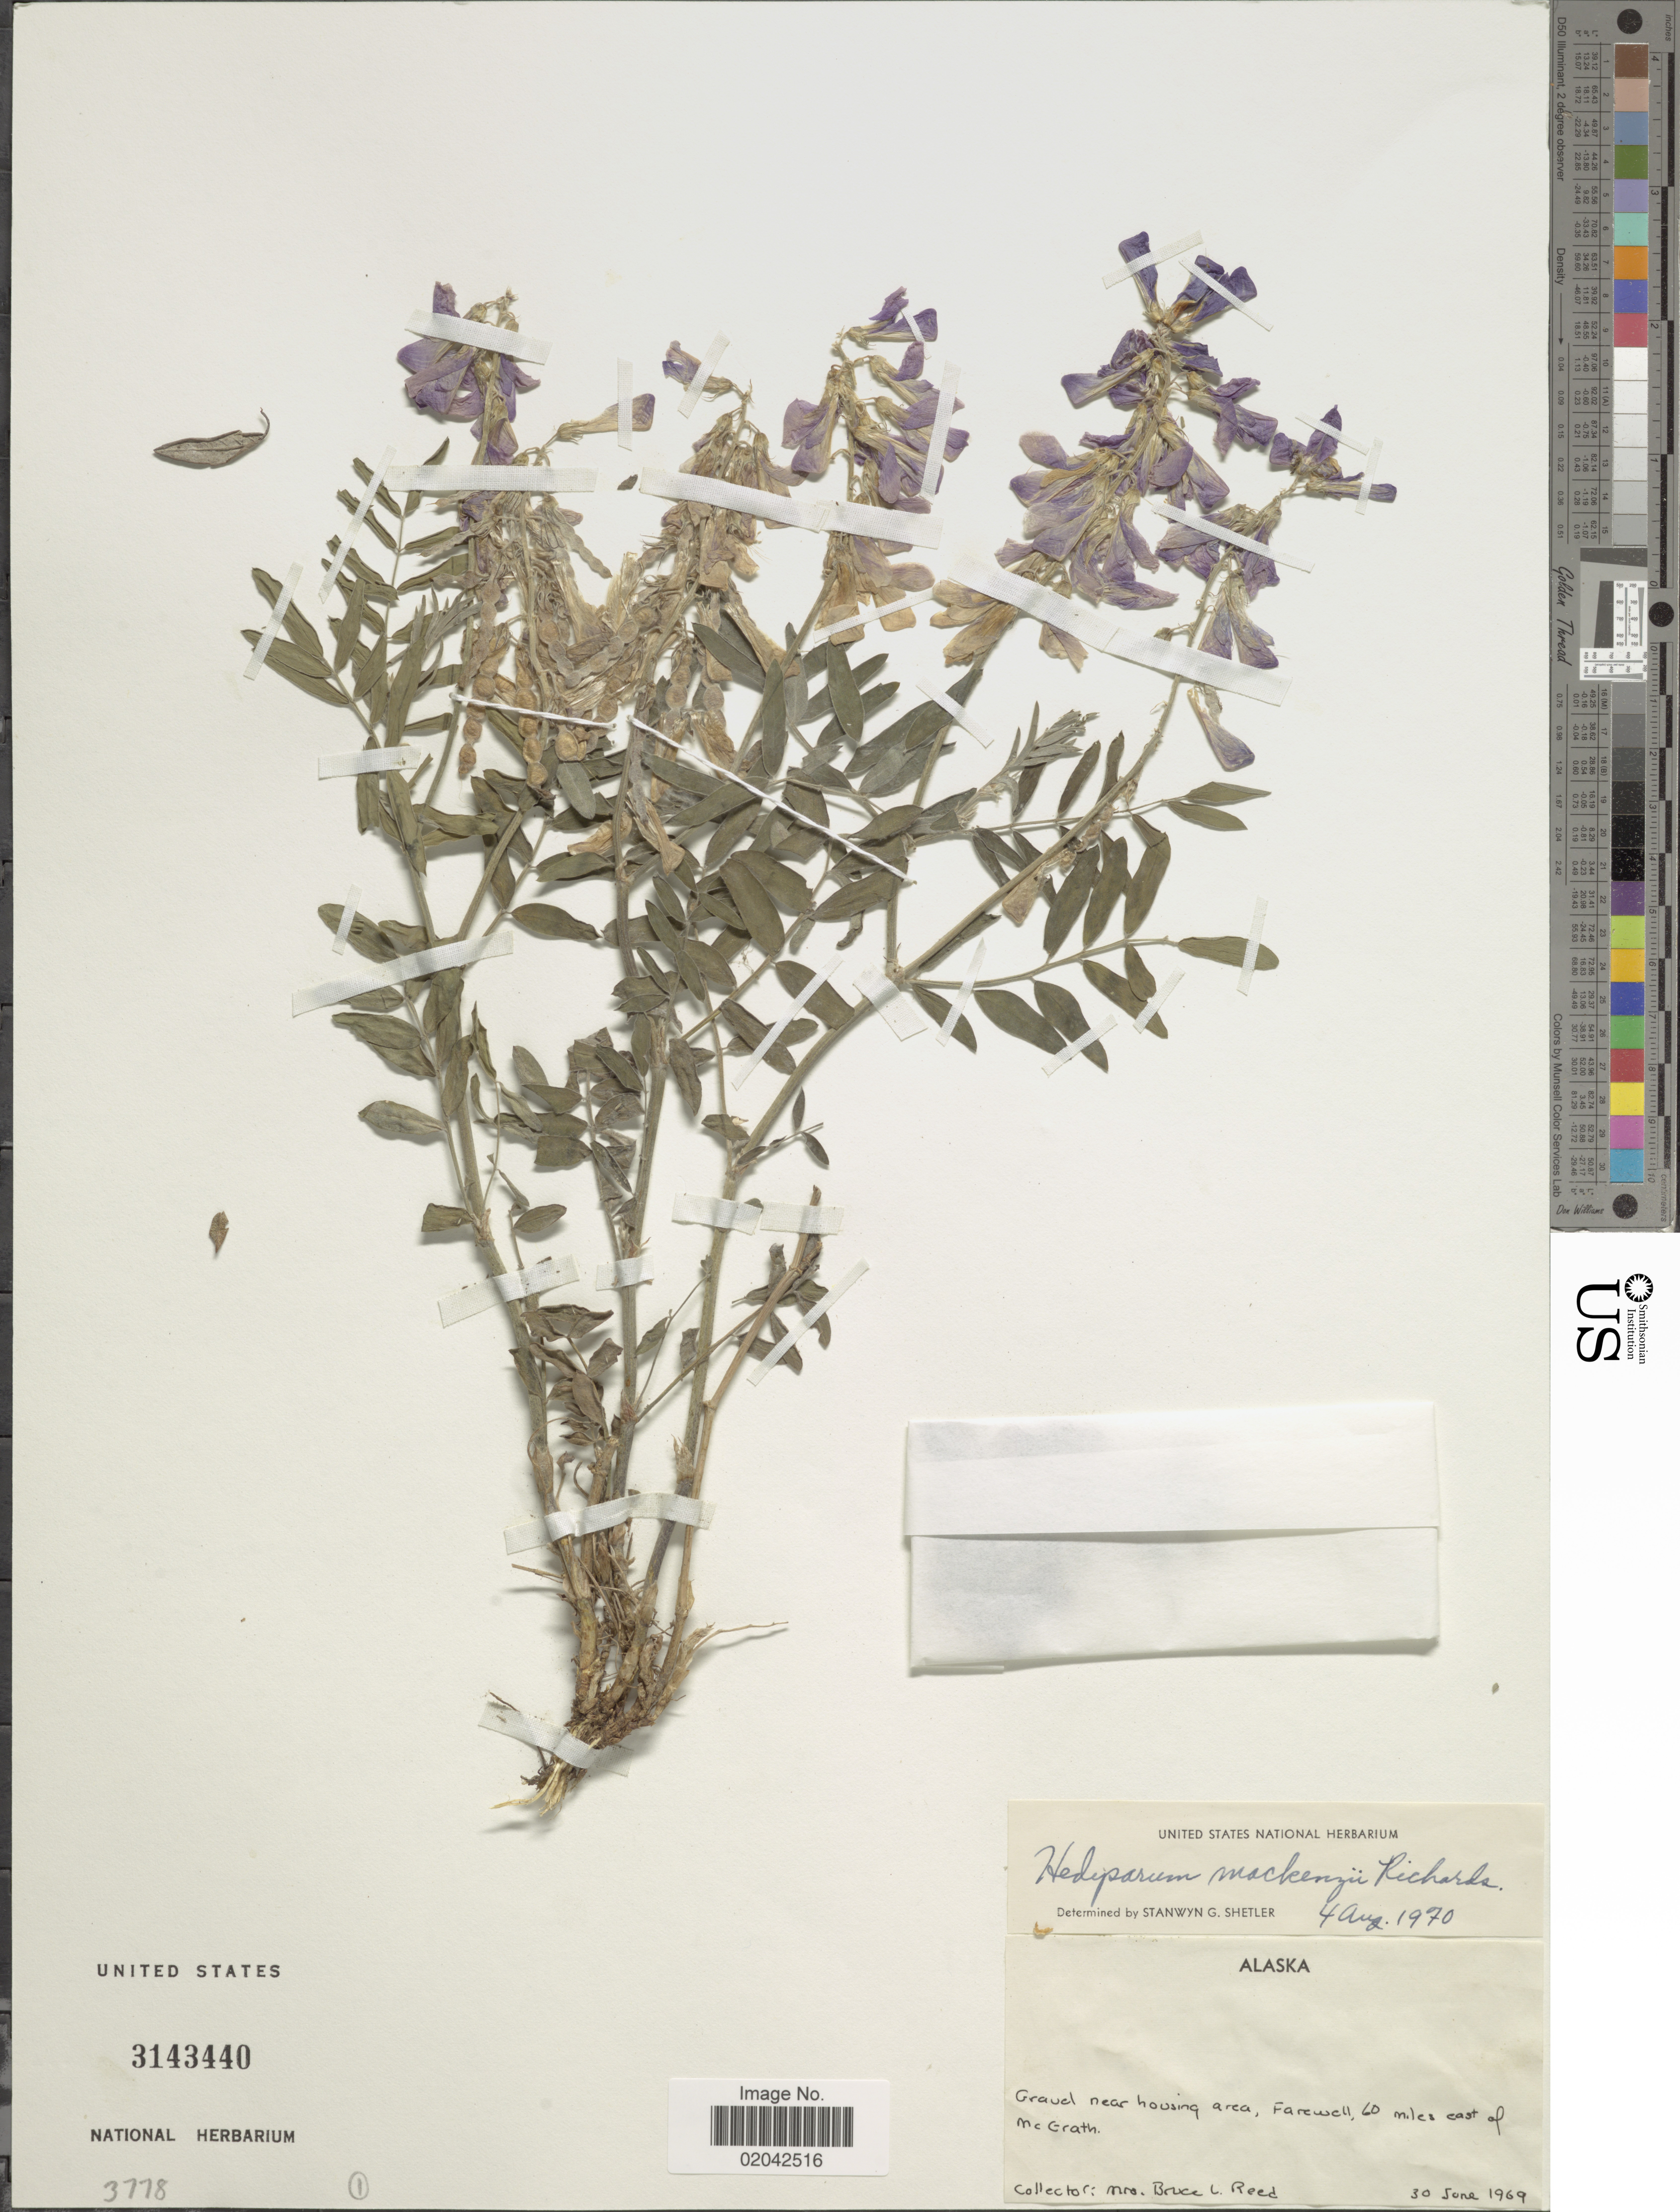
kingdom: Plantae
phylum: Tracheophyta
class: Magnoliopsida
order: Fabales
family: Fabaceae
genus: Hedysarum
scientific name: Hedysarum mackenziei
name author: Richardson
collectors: B. Reed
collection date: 1969-06-30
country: United States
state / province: Alaska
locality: Gravel near housing area, Farewell, 60 miles east of McGrath.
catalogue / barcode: US 3143440